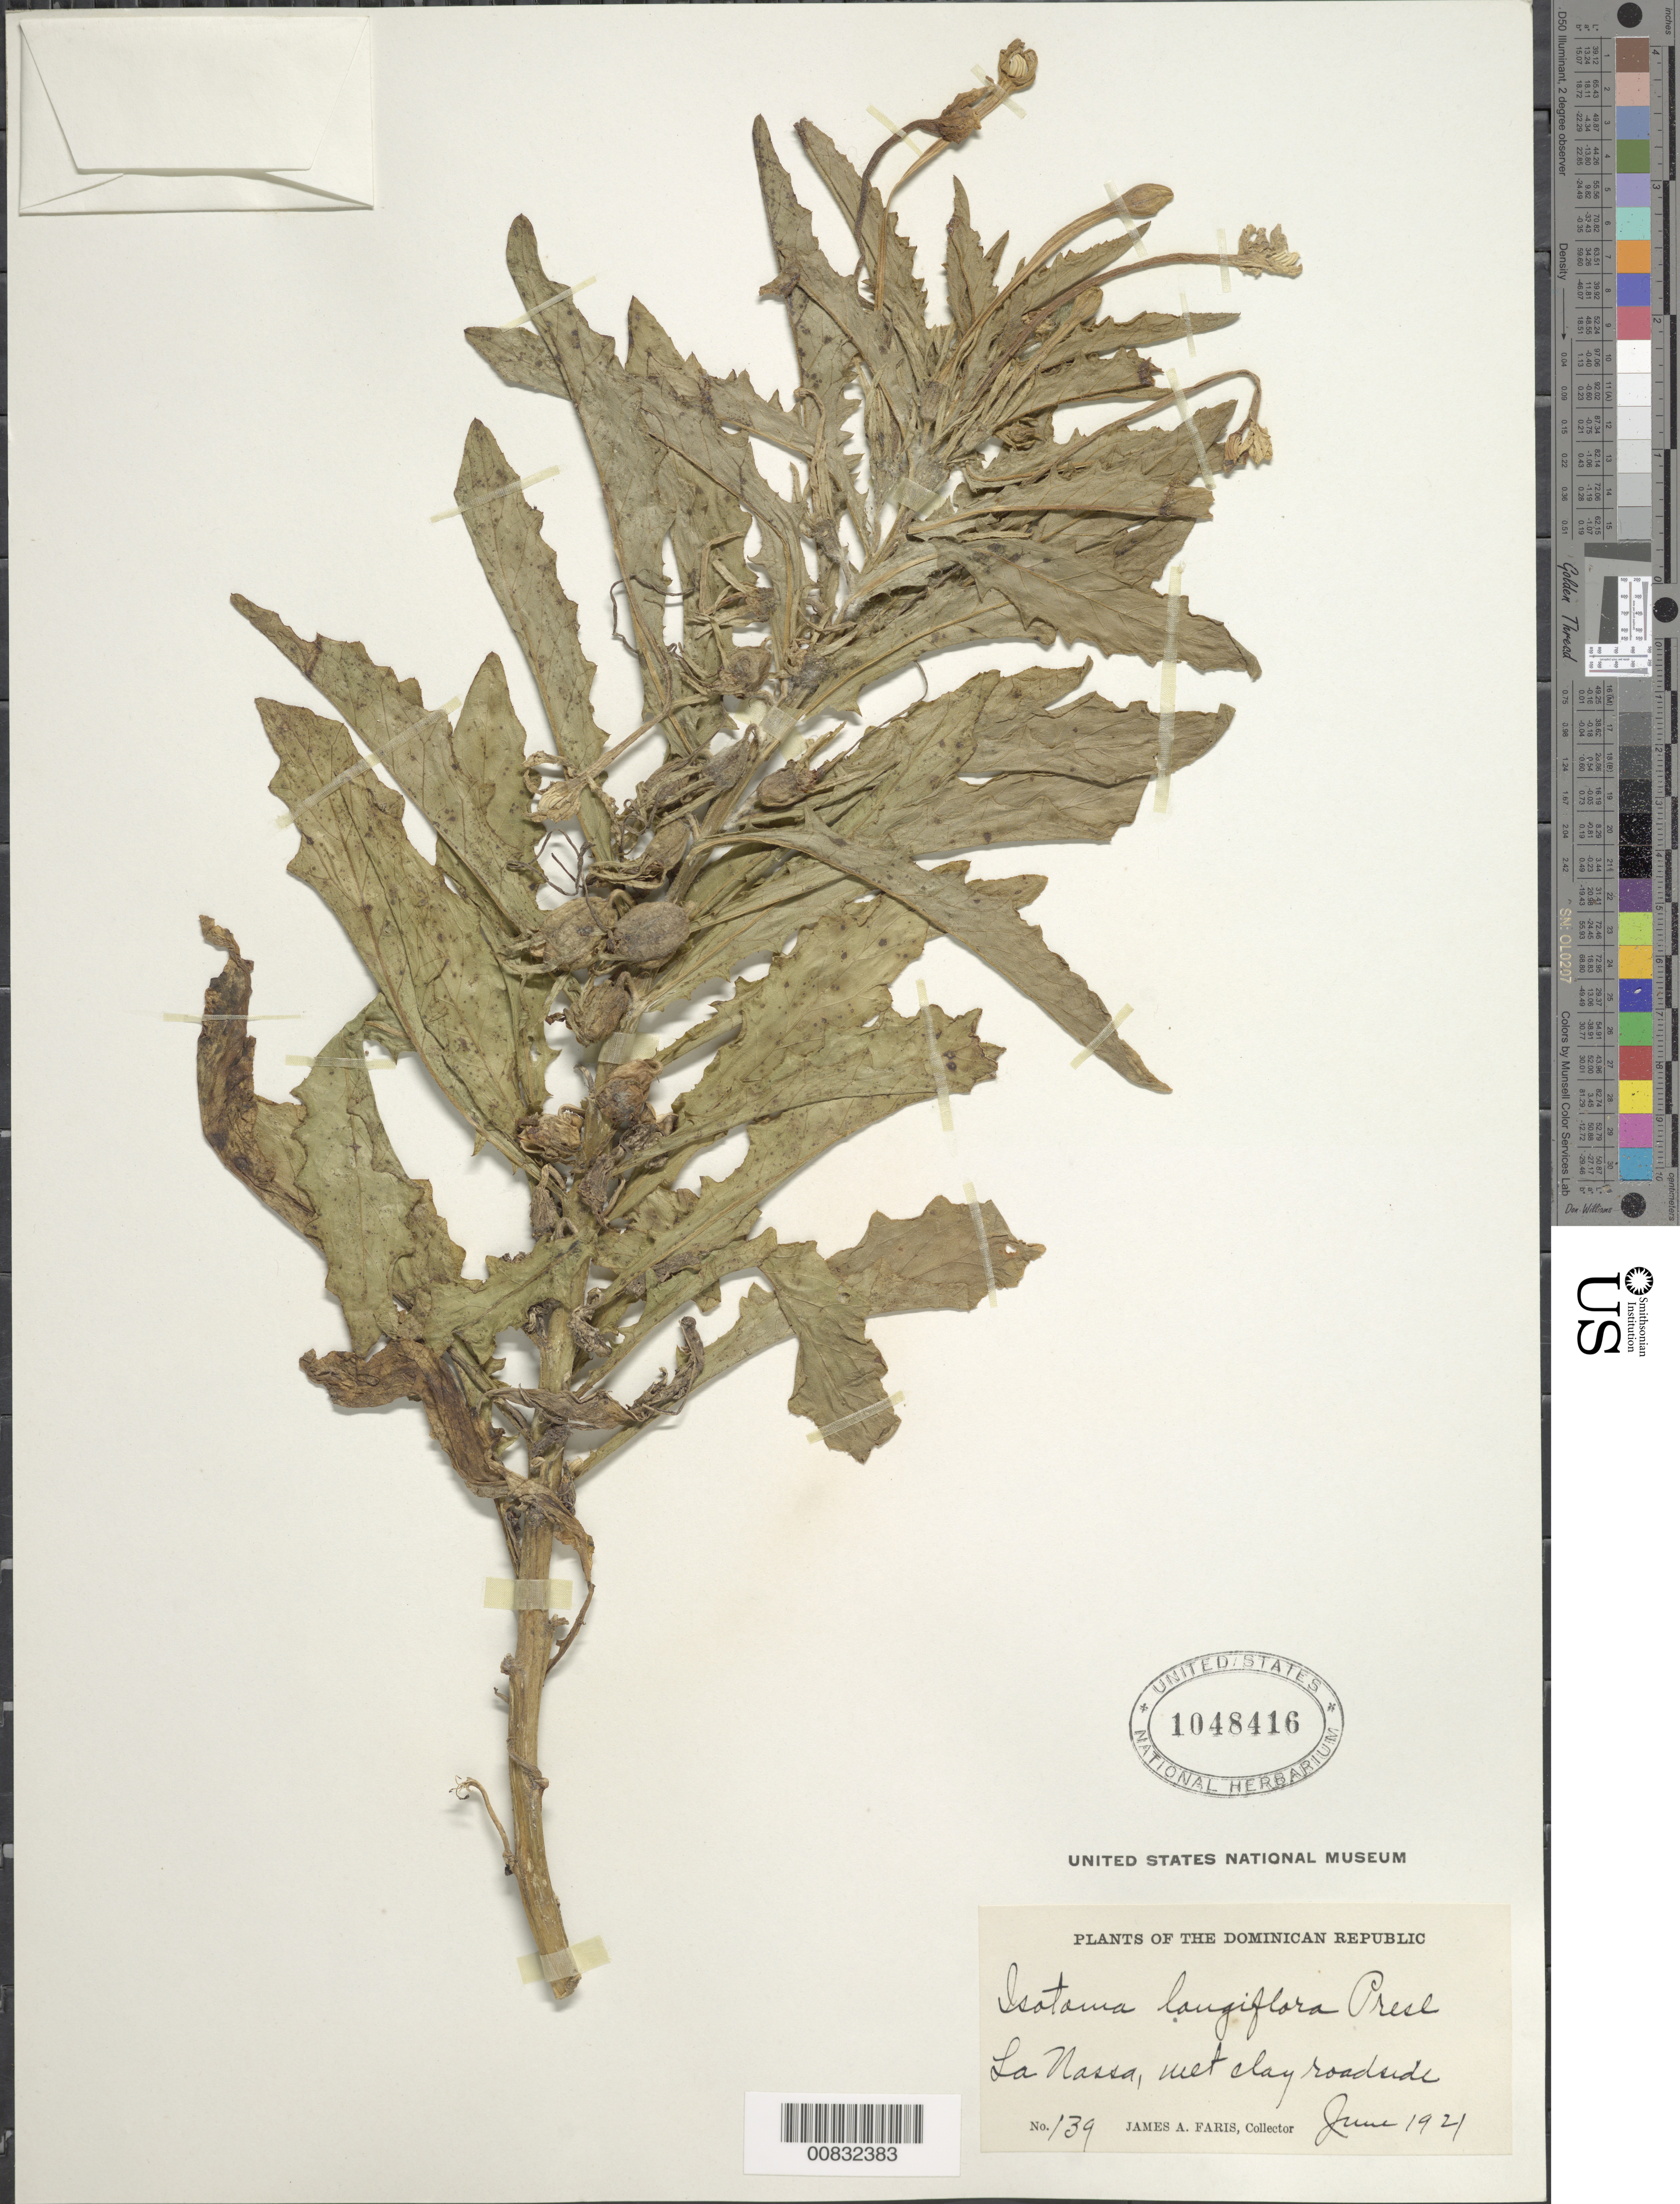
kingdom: Plantae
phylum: Tracheophyta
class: Magnoliopsida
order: Asterales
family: Campanulaceae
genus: Isotoma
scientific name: Isotoma longiflora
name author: (L.) C. Presl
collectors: J. Faris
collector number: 139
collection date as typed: Jun 1921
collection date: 1921-06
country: Dominican Republic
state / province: San Cristóbal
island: Hispaniola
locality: La Nassa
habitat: Wet clay roadside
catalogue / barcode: US 1048416